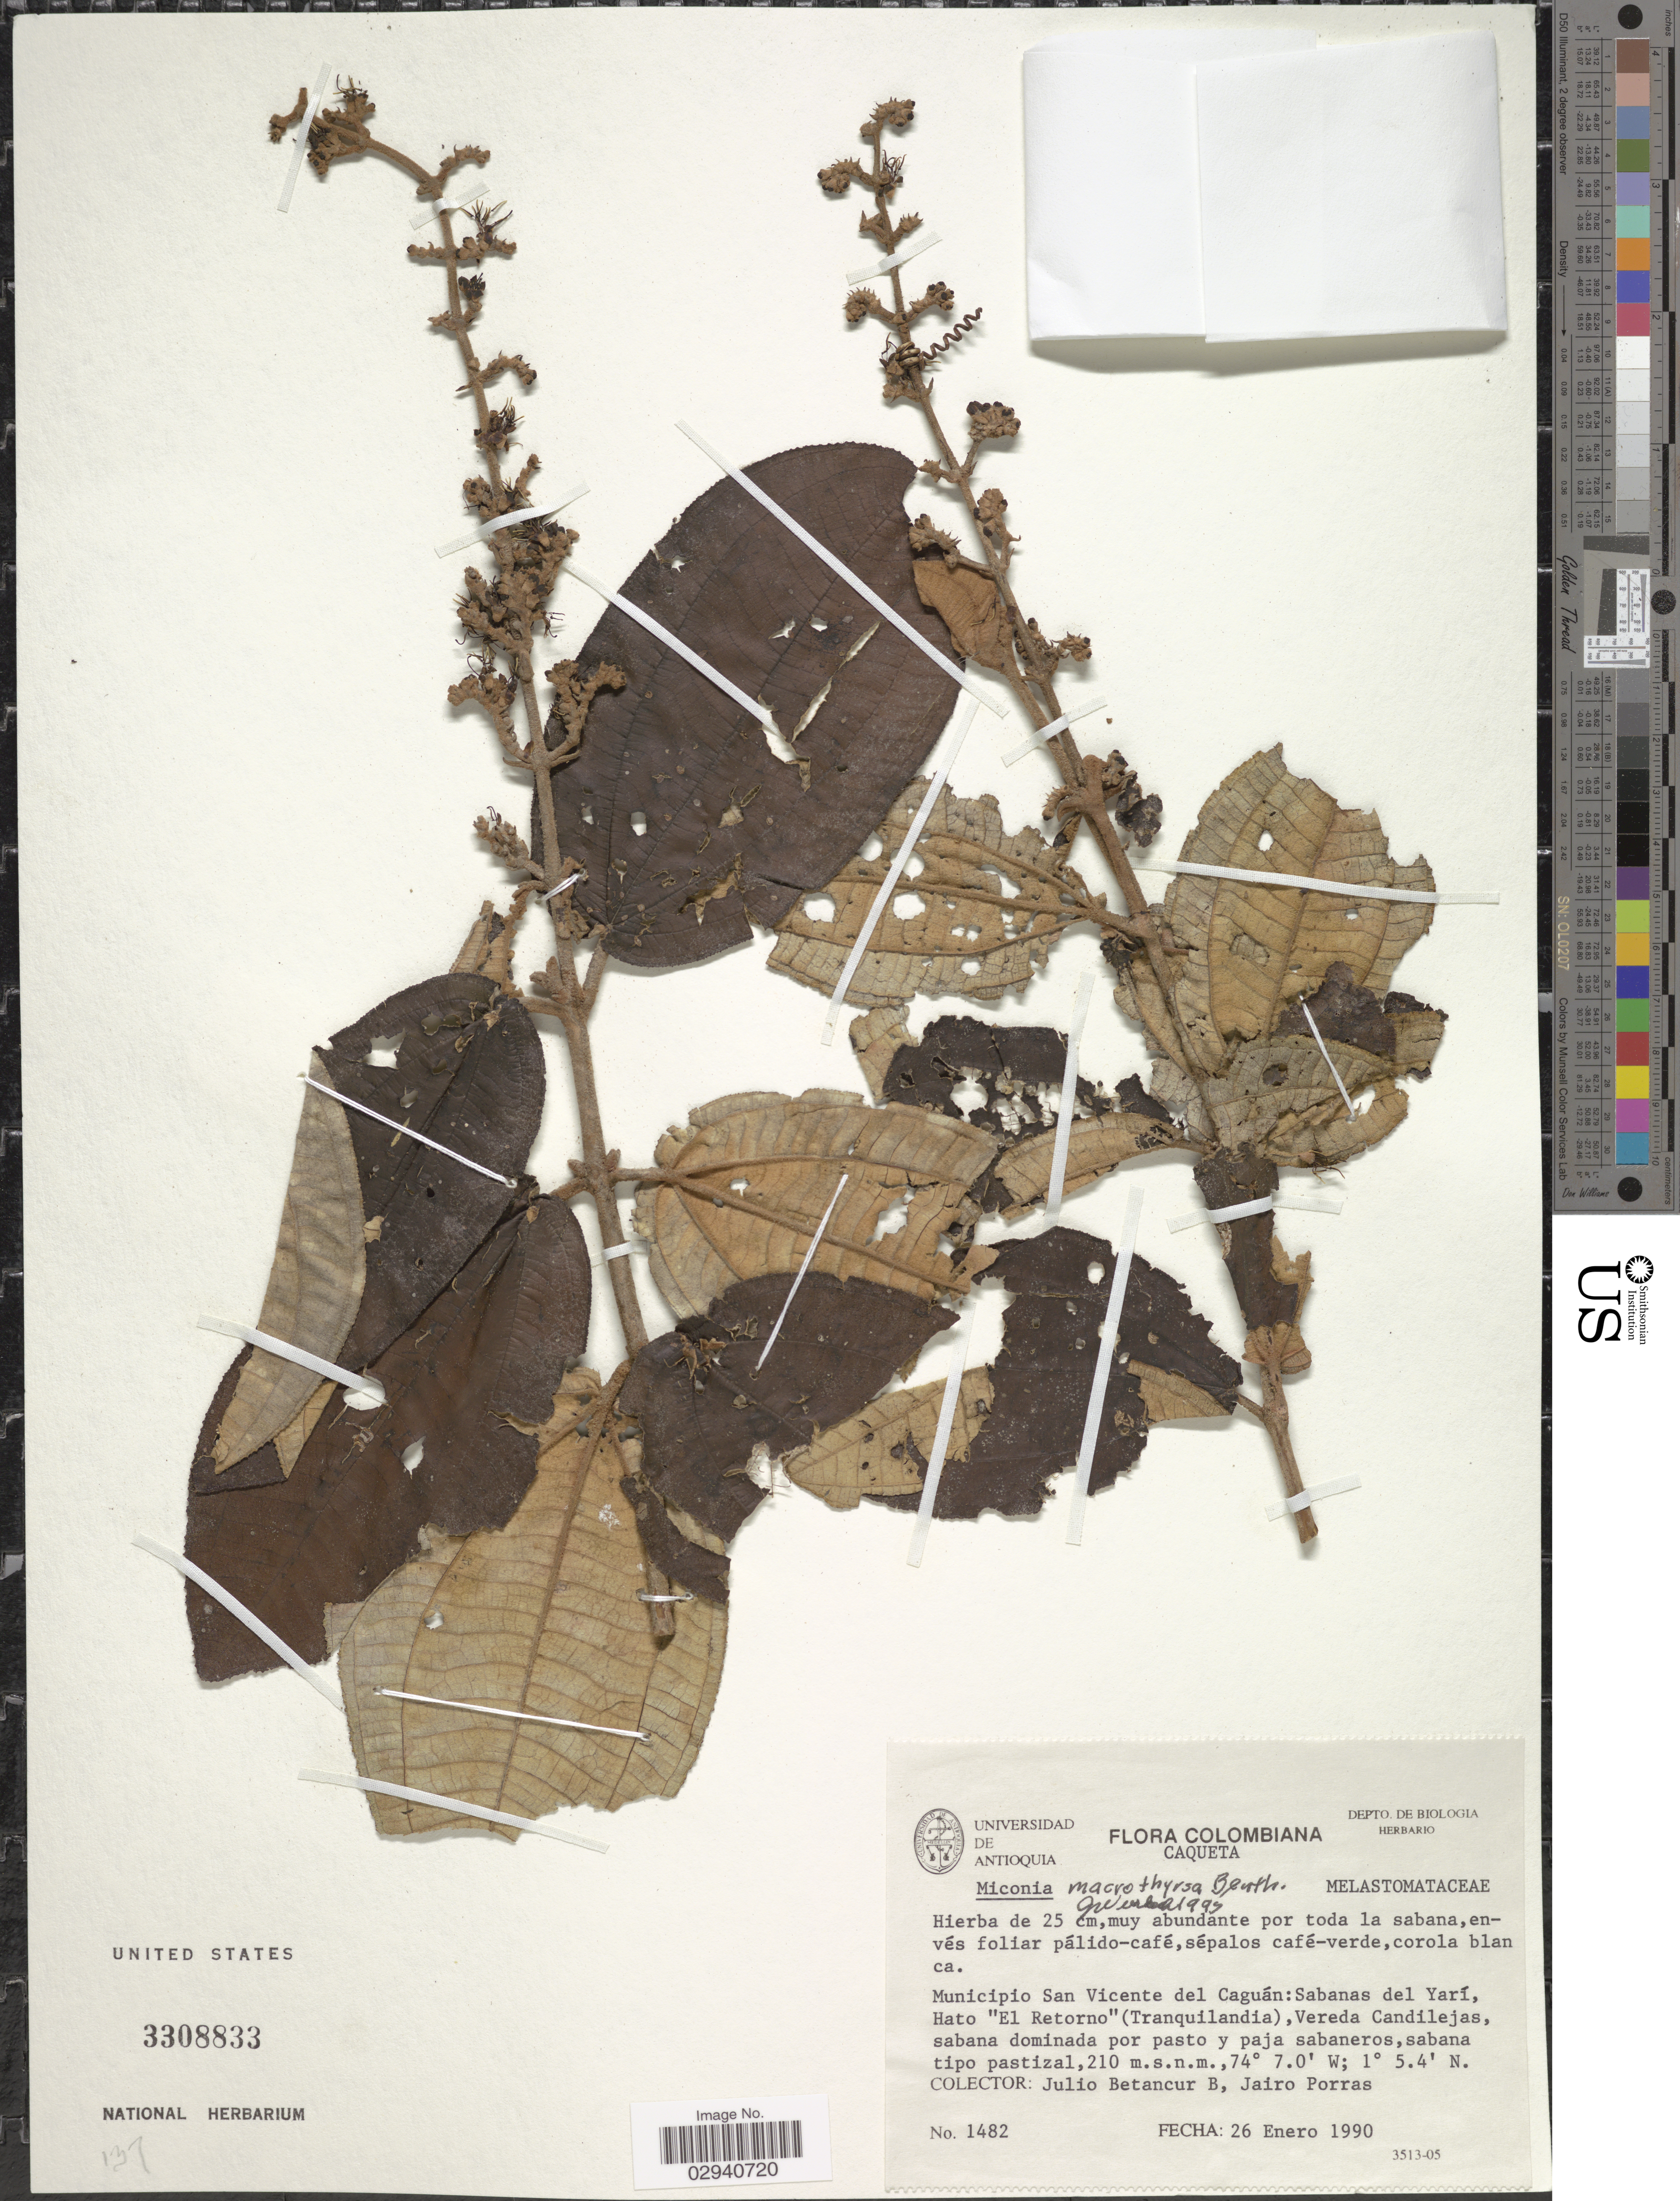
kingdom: Plantae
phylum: Tracheophyta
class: Magnoliopsida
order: Myrtales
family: Melastomataceae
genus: Miconia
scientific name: Miconia macrothyrsa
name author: Benth.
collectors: J. Betancur & J. Porras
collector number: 1482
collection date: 1990-01-26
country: Colombia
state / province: Caquetá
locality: Municipio San Vicente del Caguán: Sabanas del Yarí, Hato "El Retorno" (Tranquilandia), Vereda Candilejas.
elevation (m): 210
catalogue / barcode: US 3308833